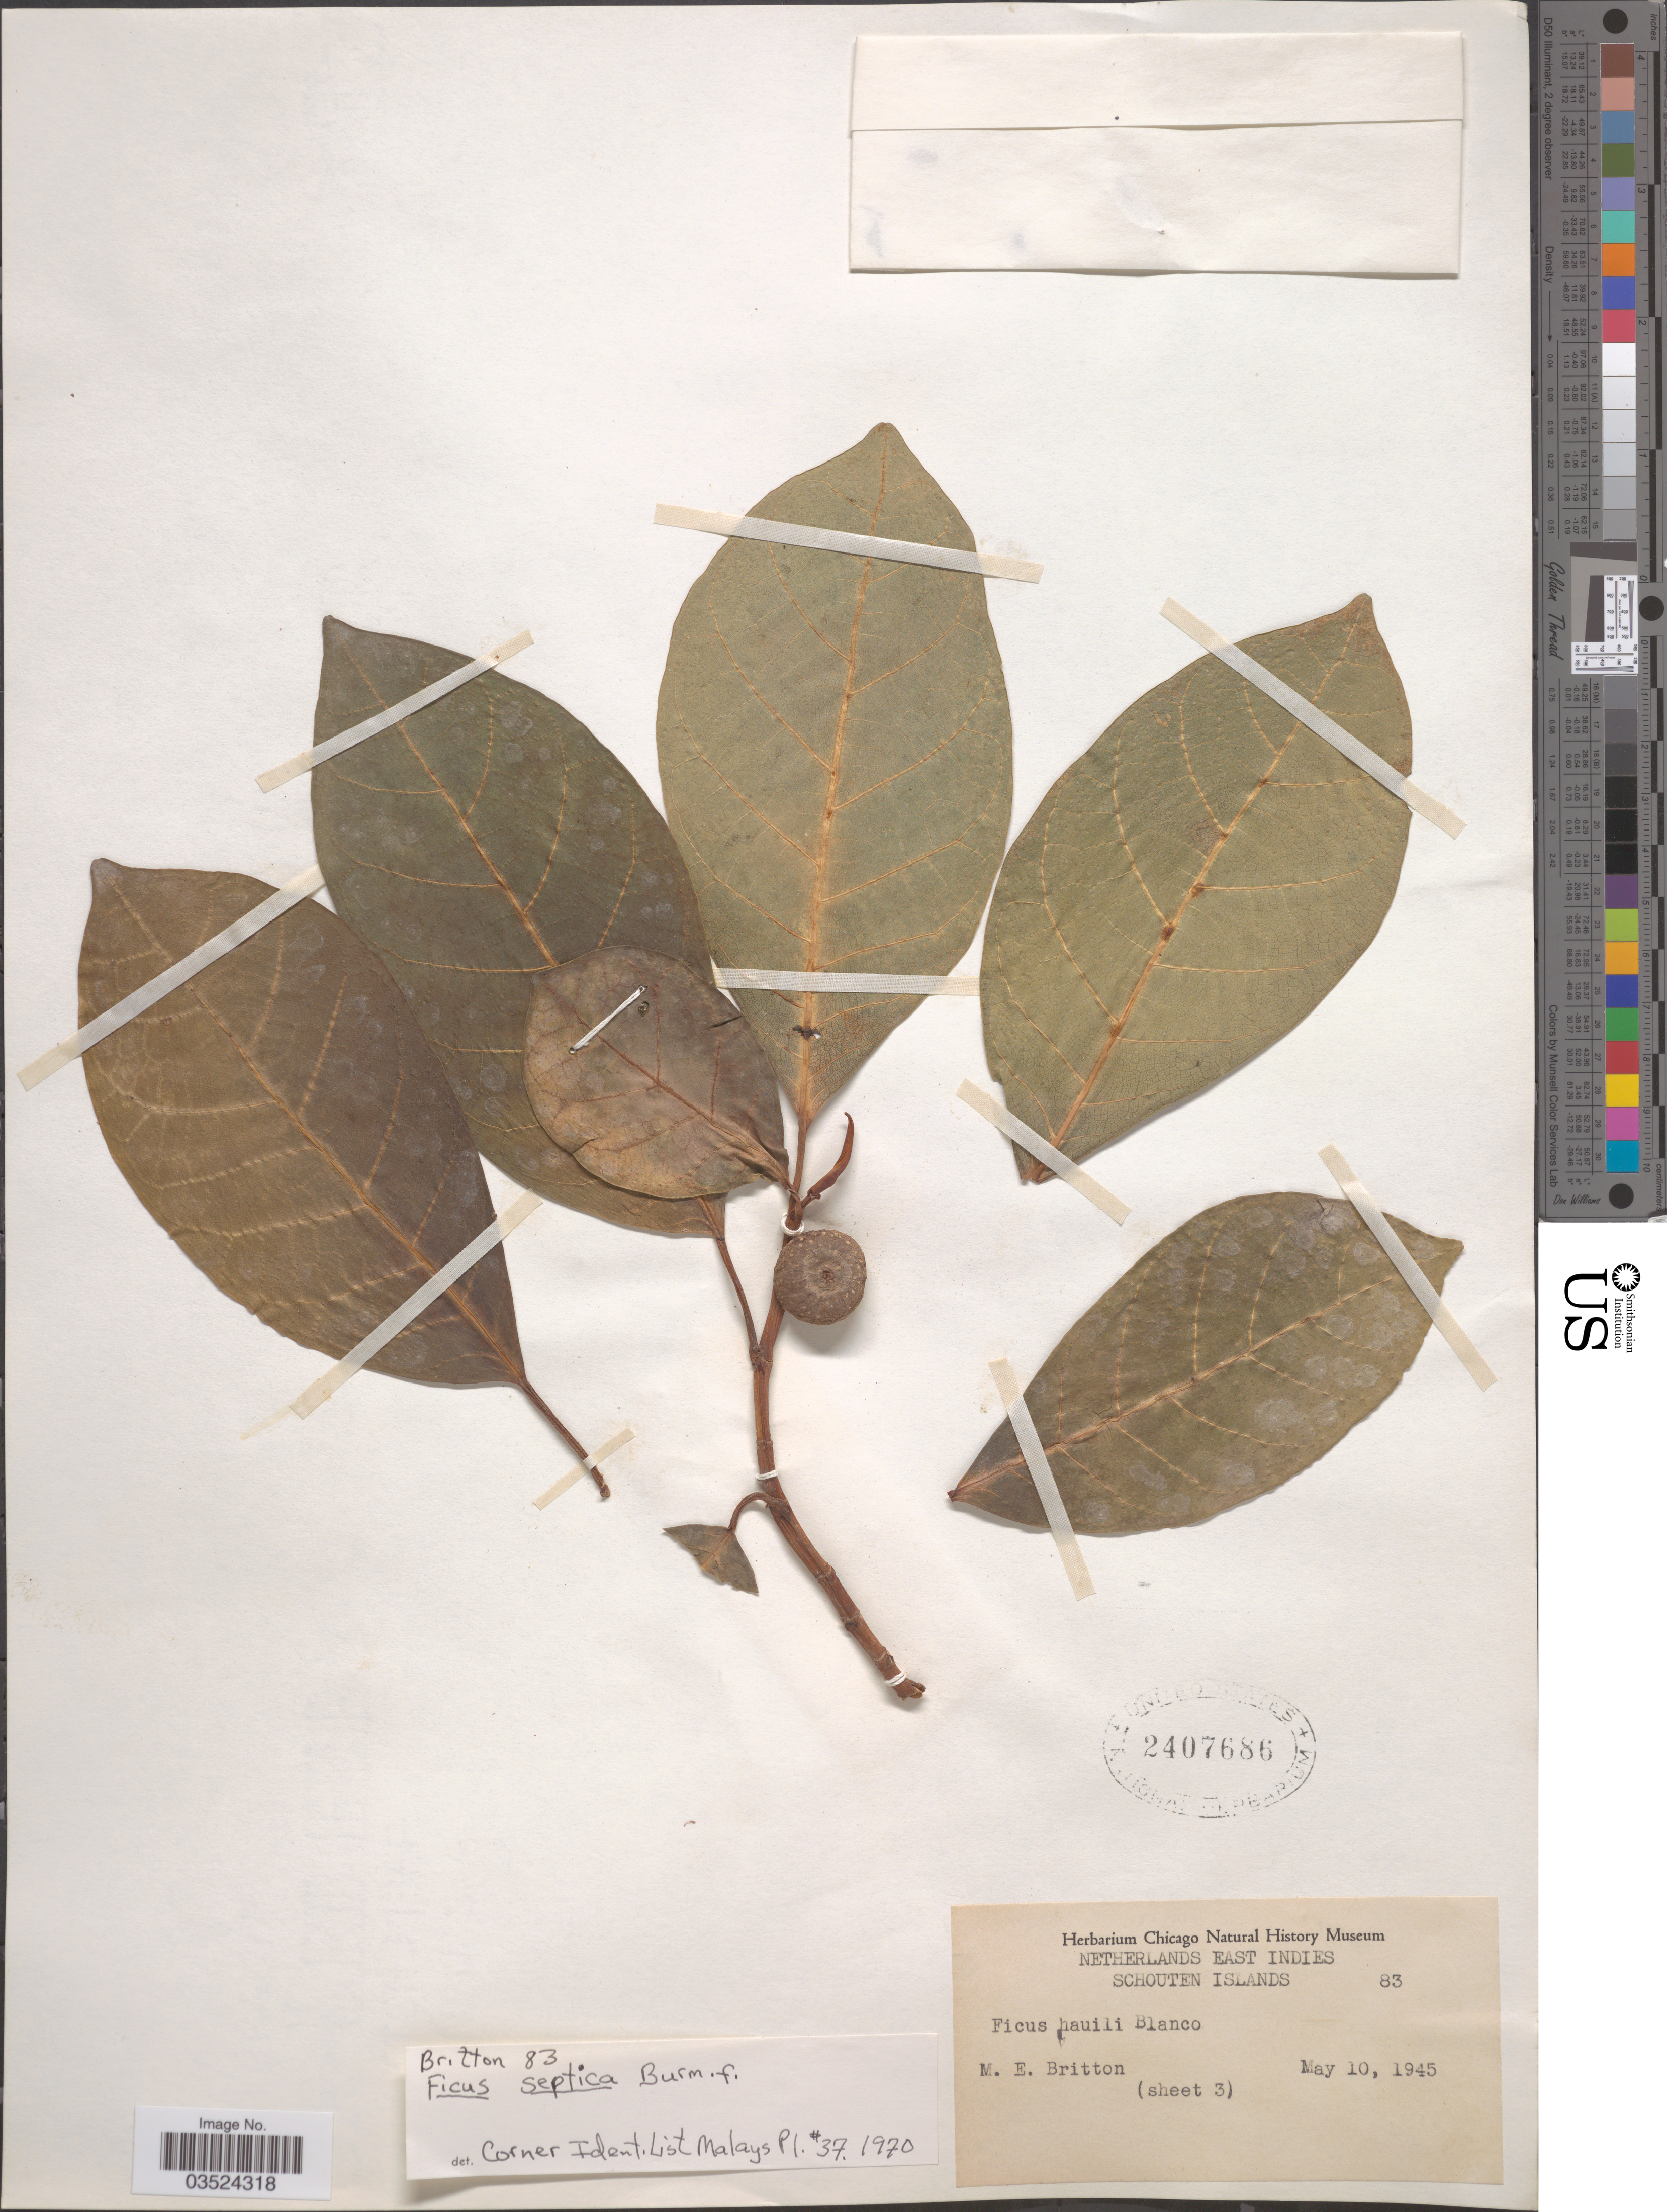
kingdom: Plantae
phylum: Tracheophyta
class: Magnoliopsida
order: Rosales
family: Moraceae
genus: Ficus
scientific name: Ficus septica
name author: Burm. f.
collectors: M. E. Britton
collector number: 83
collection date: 1945-05-10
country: Indonesia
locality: Netherlands East Indies. Schouten Islands.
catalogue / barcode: US 2407686